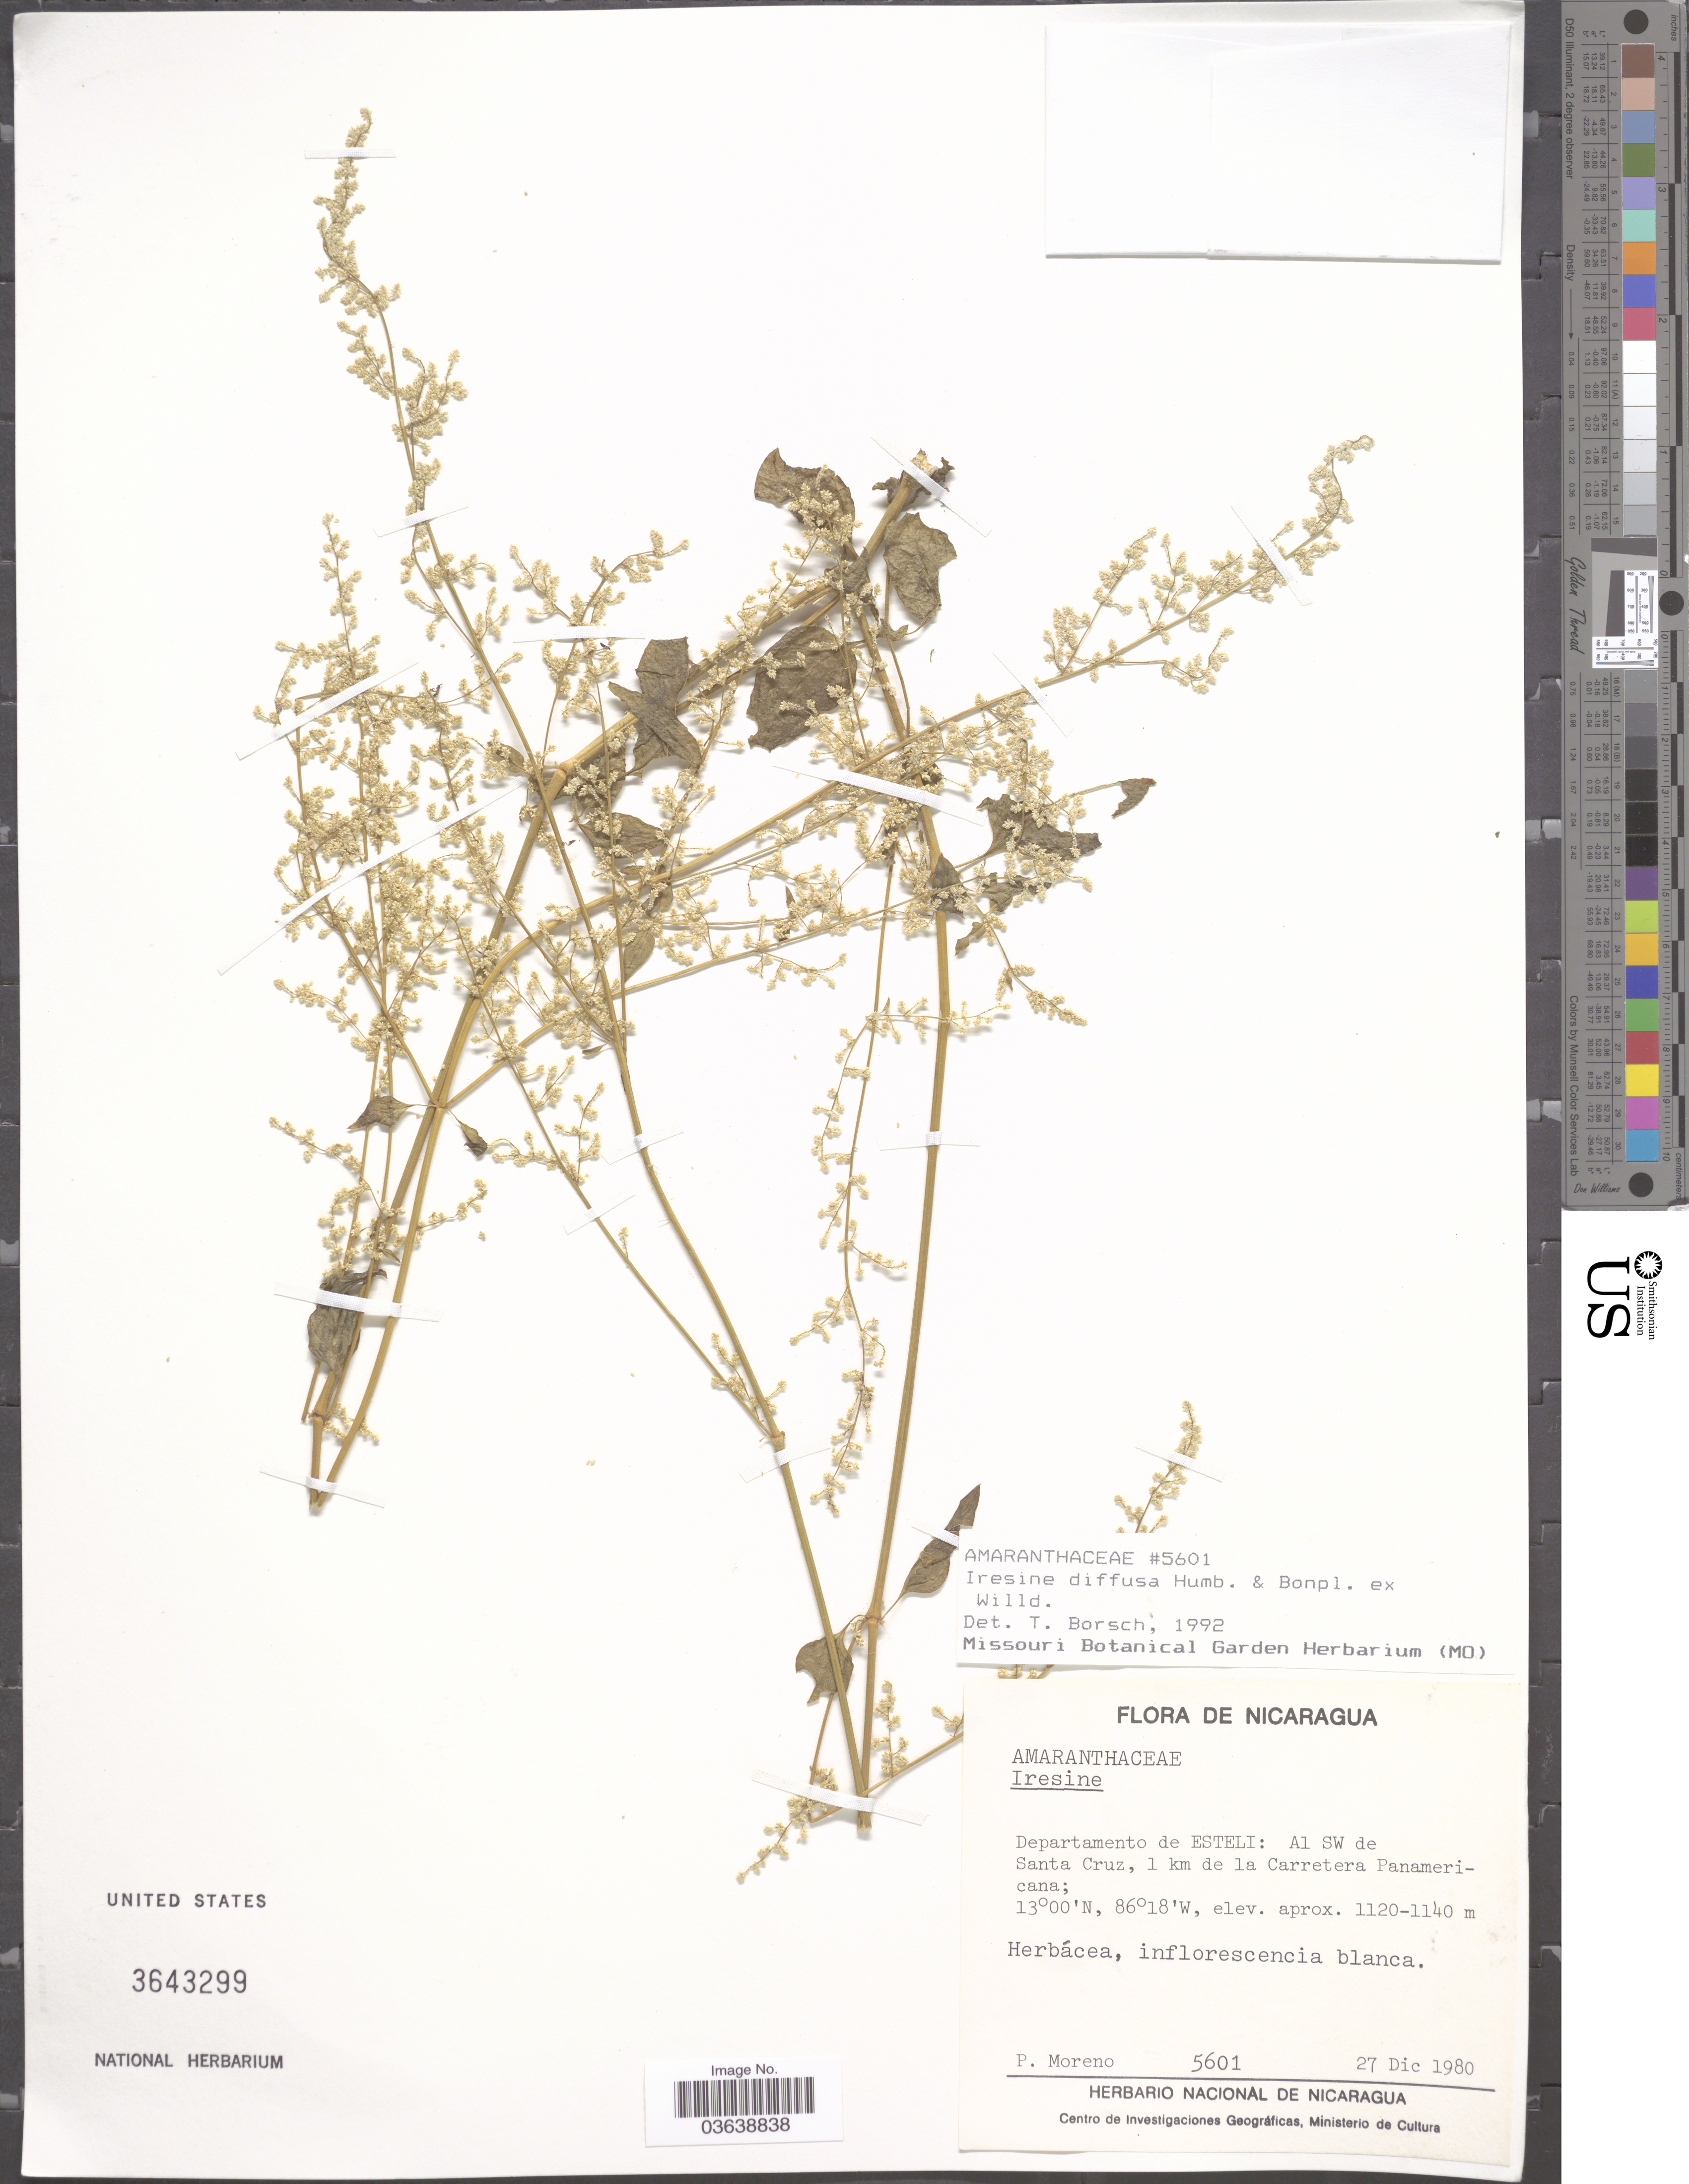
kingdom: Plantae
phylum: Tracheophyta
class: Magnoliopsida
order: Caryophyllales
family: Amaranthaceae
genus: Iresine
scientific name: Iresine diffusa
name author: Humb. & Bonpl. ex Willd.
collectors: P. Moreno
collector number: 5601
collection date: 1980-12-27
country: Nicaragua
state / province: Esteli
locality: Departamento de Esteli: Al SW de Santa Cruz, 1 km de la Carretera Panamericana.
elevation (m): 1120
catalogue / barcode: US 3643299